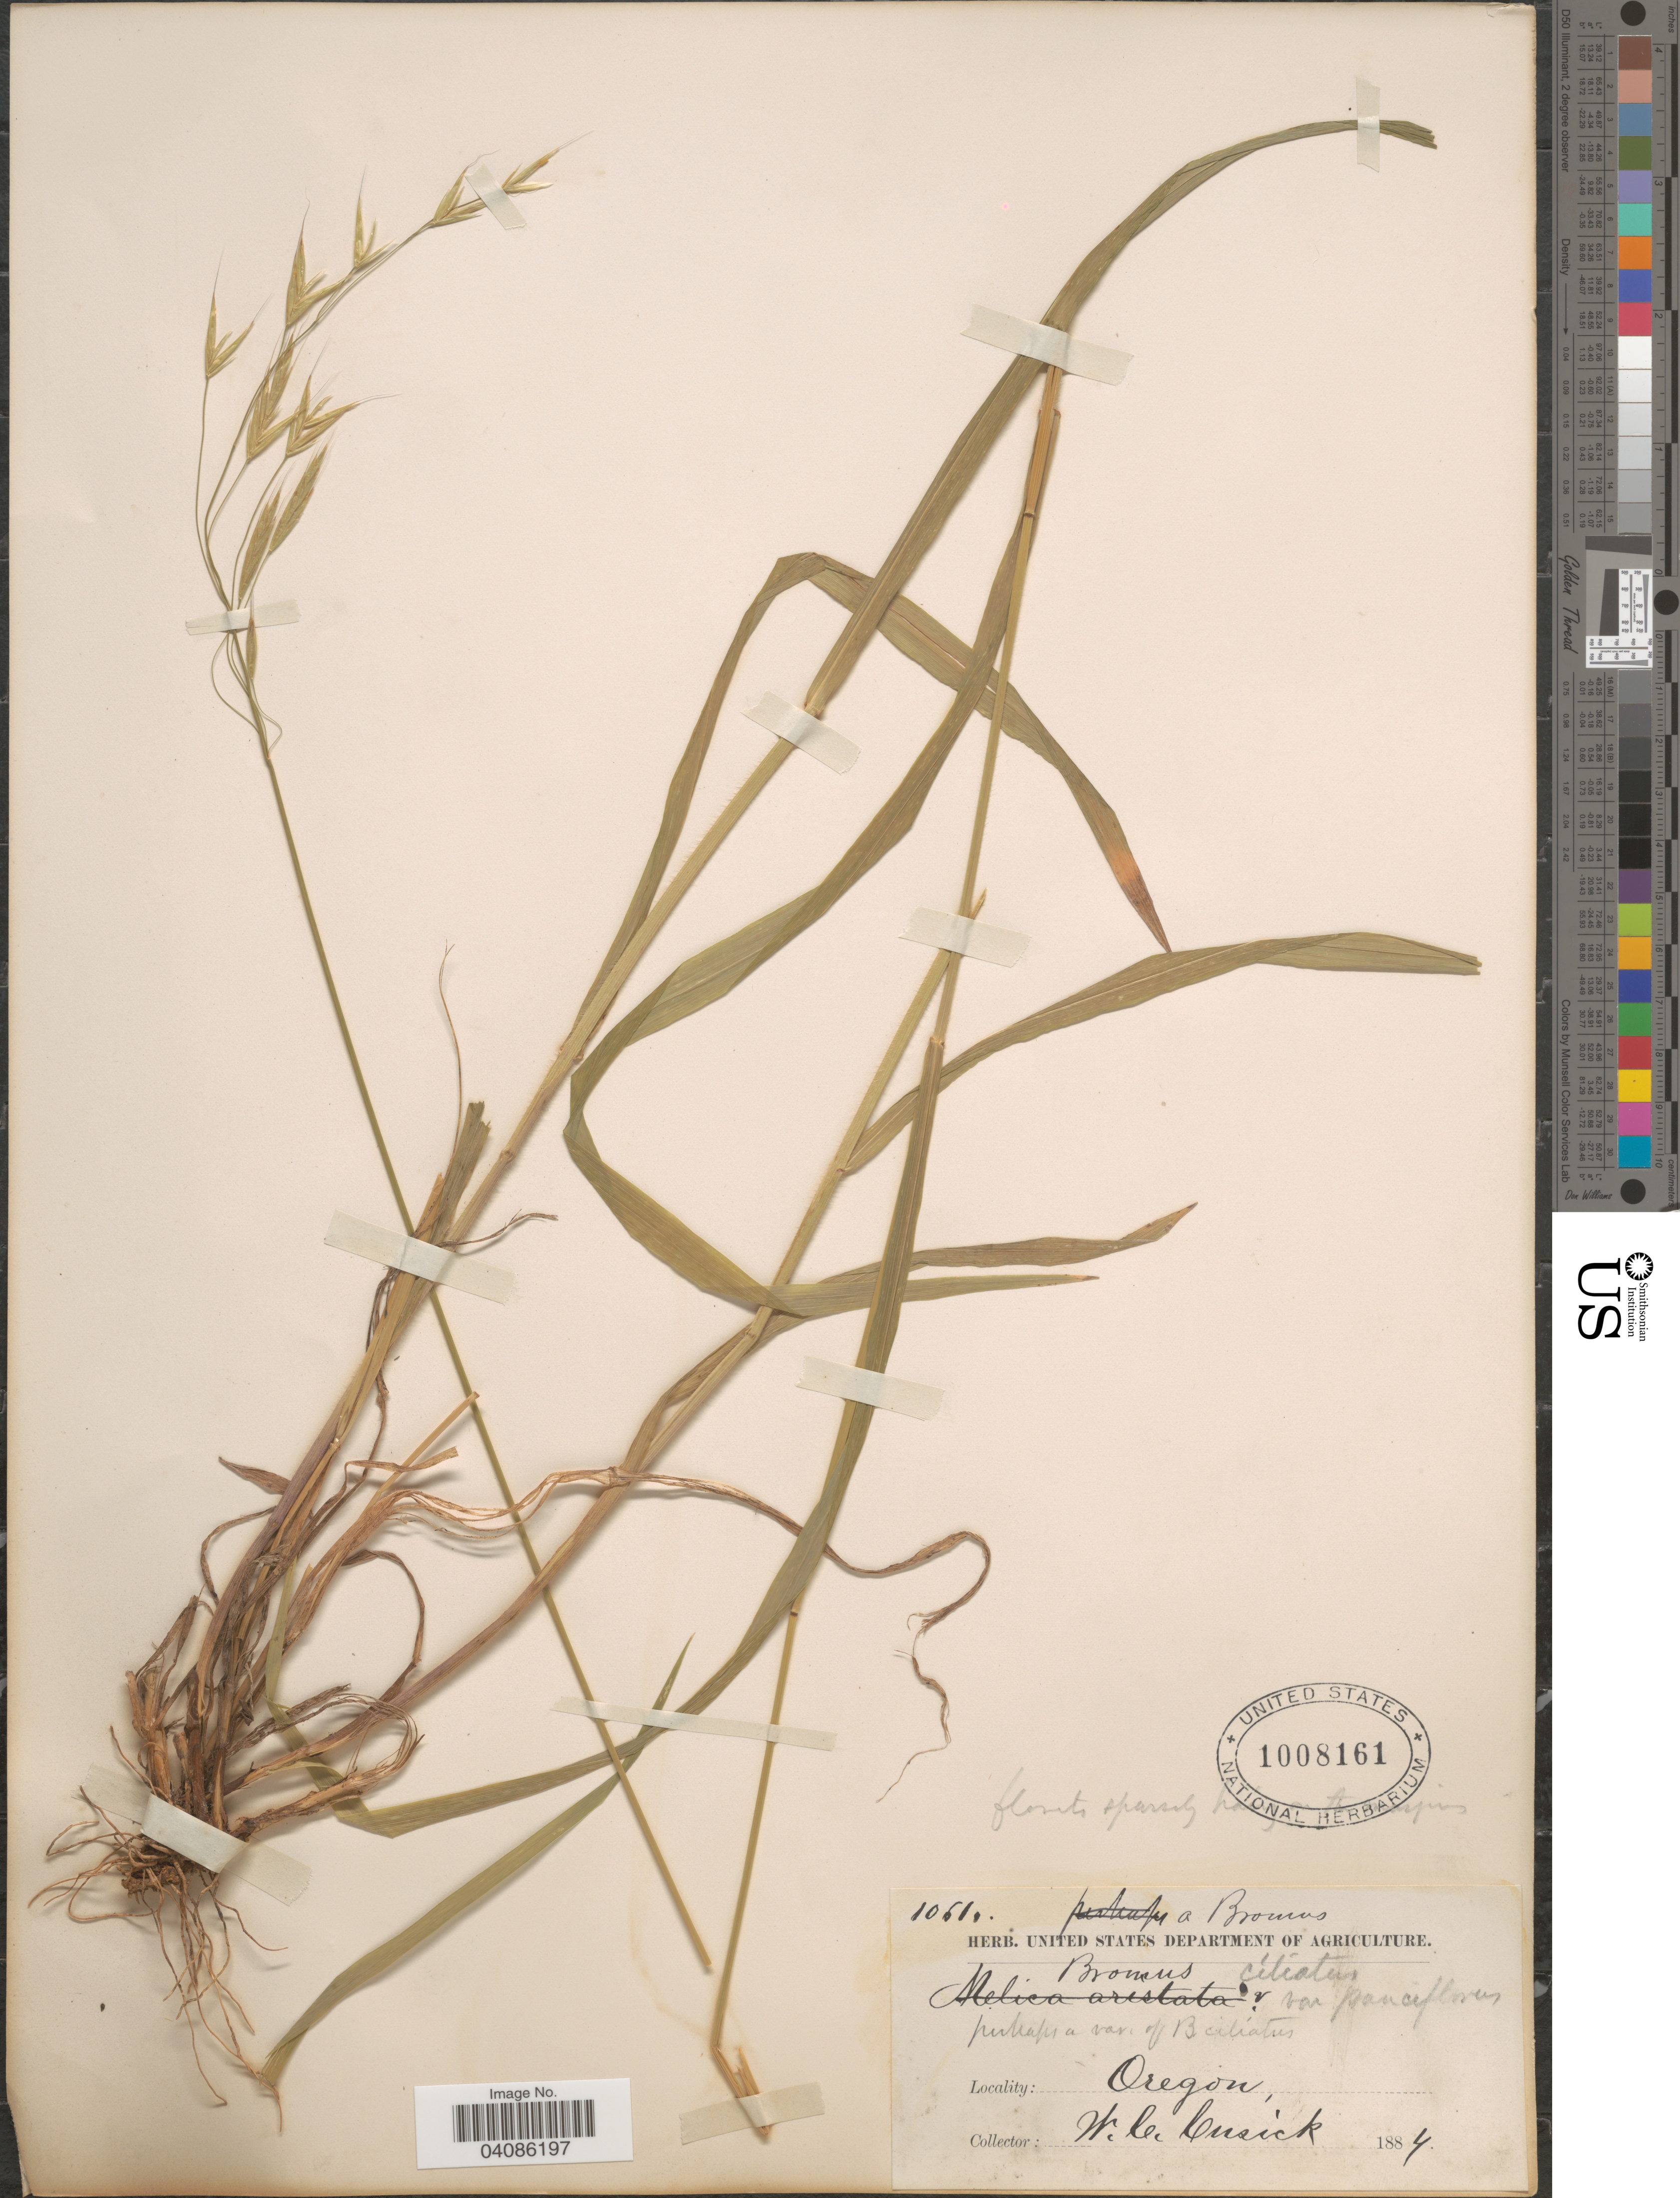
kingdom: Plantae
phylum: Tracheophyta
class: Liliopsida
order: Poales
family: Poaceae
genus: Bromus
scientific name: Bromus texensis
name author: (Shear) Hitchc.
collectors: W. C. Cusick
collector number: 1061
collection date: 1884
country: United States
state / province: Oregon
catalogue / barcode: US 1008161